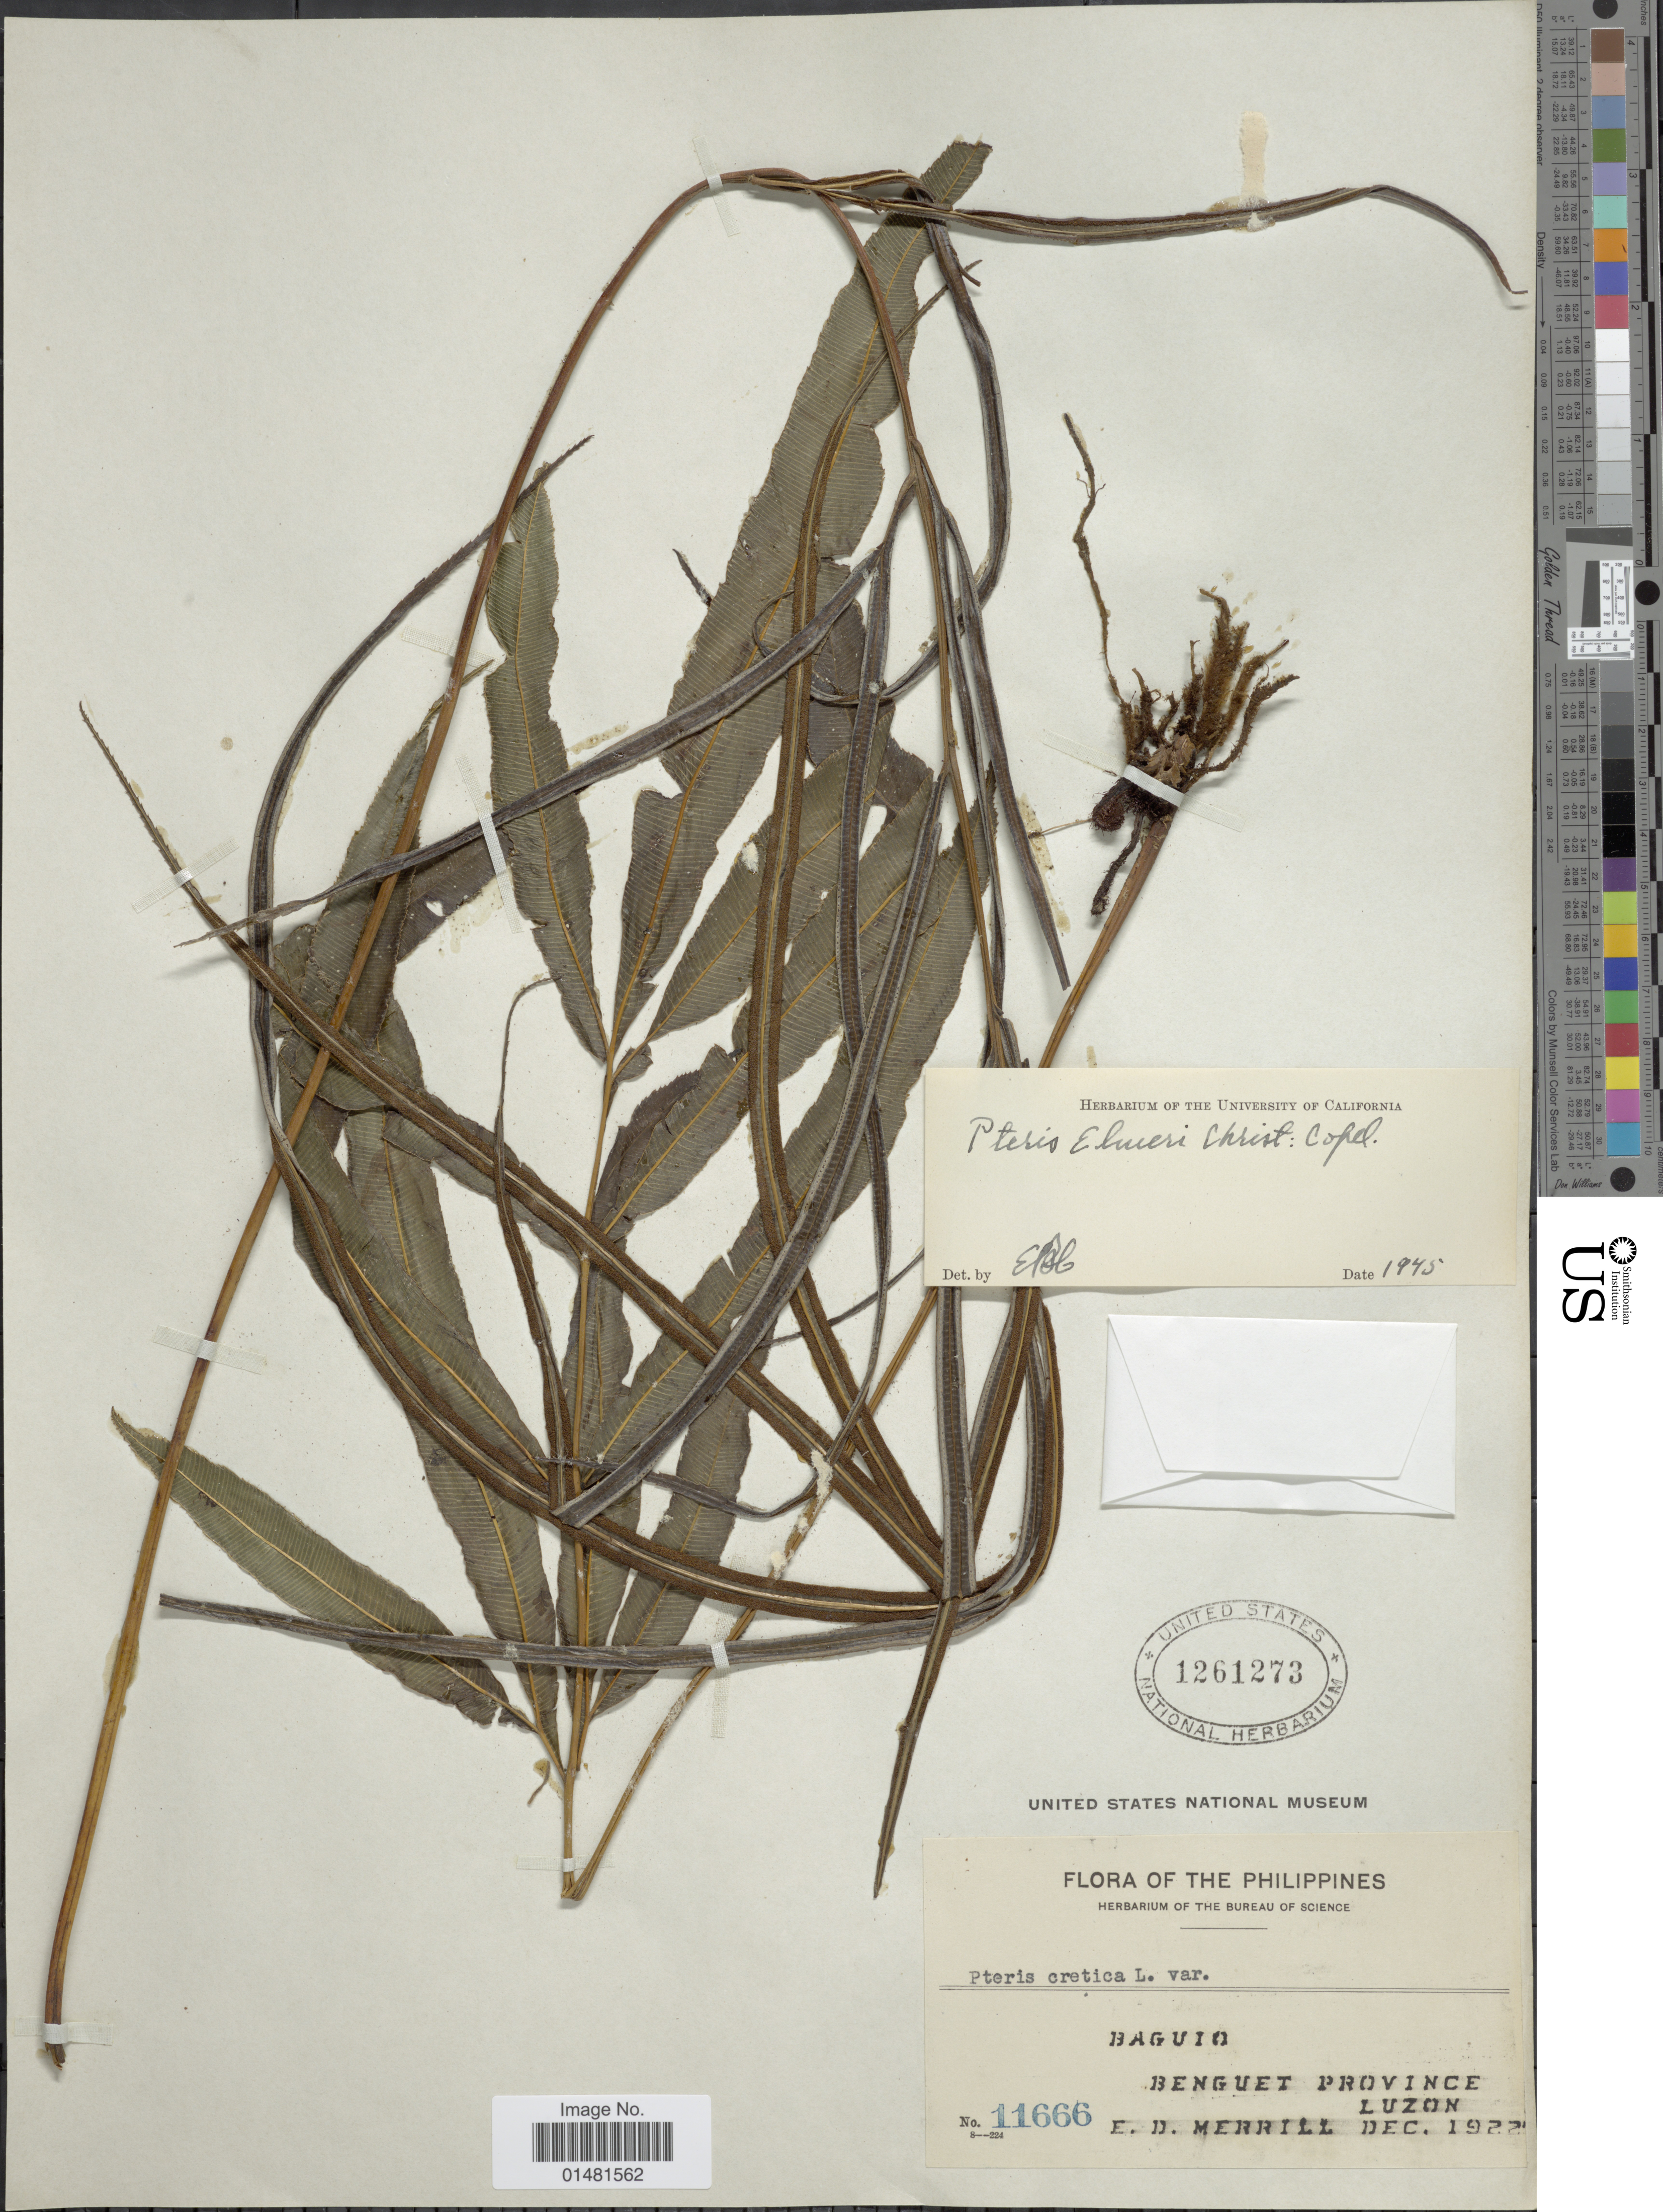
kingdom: Plantae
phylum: Tracheophyta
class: Polypodiopsida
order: Polypodiales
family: Pteridaceae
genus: Pteris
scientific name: Pteris elmeri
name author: Christ ex Copel.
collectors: E. D. Merrill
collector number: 11666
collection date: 1922-12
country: Philippines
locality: Baguio, Benguet Province, Luzon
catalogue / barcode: US 1261273